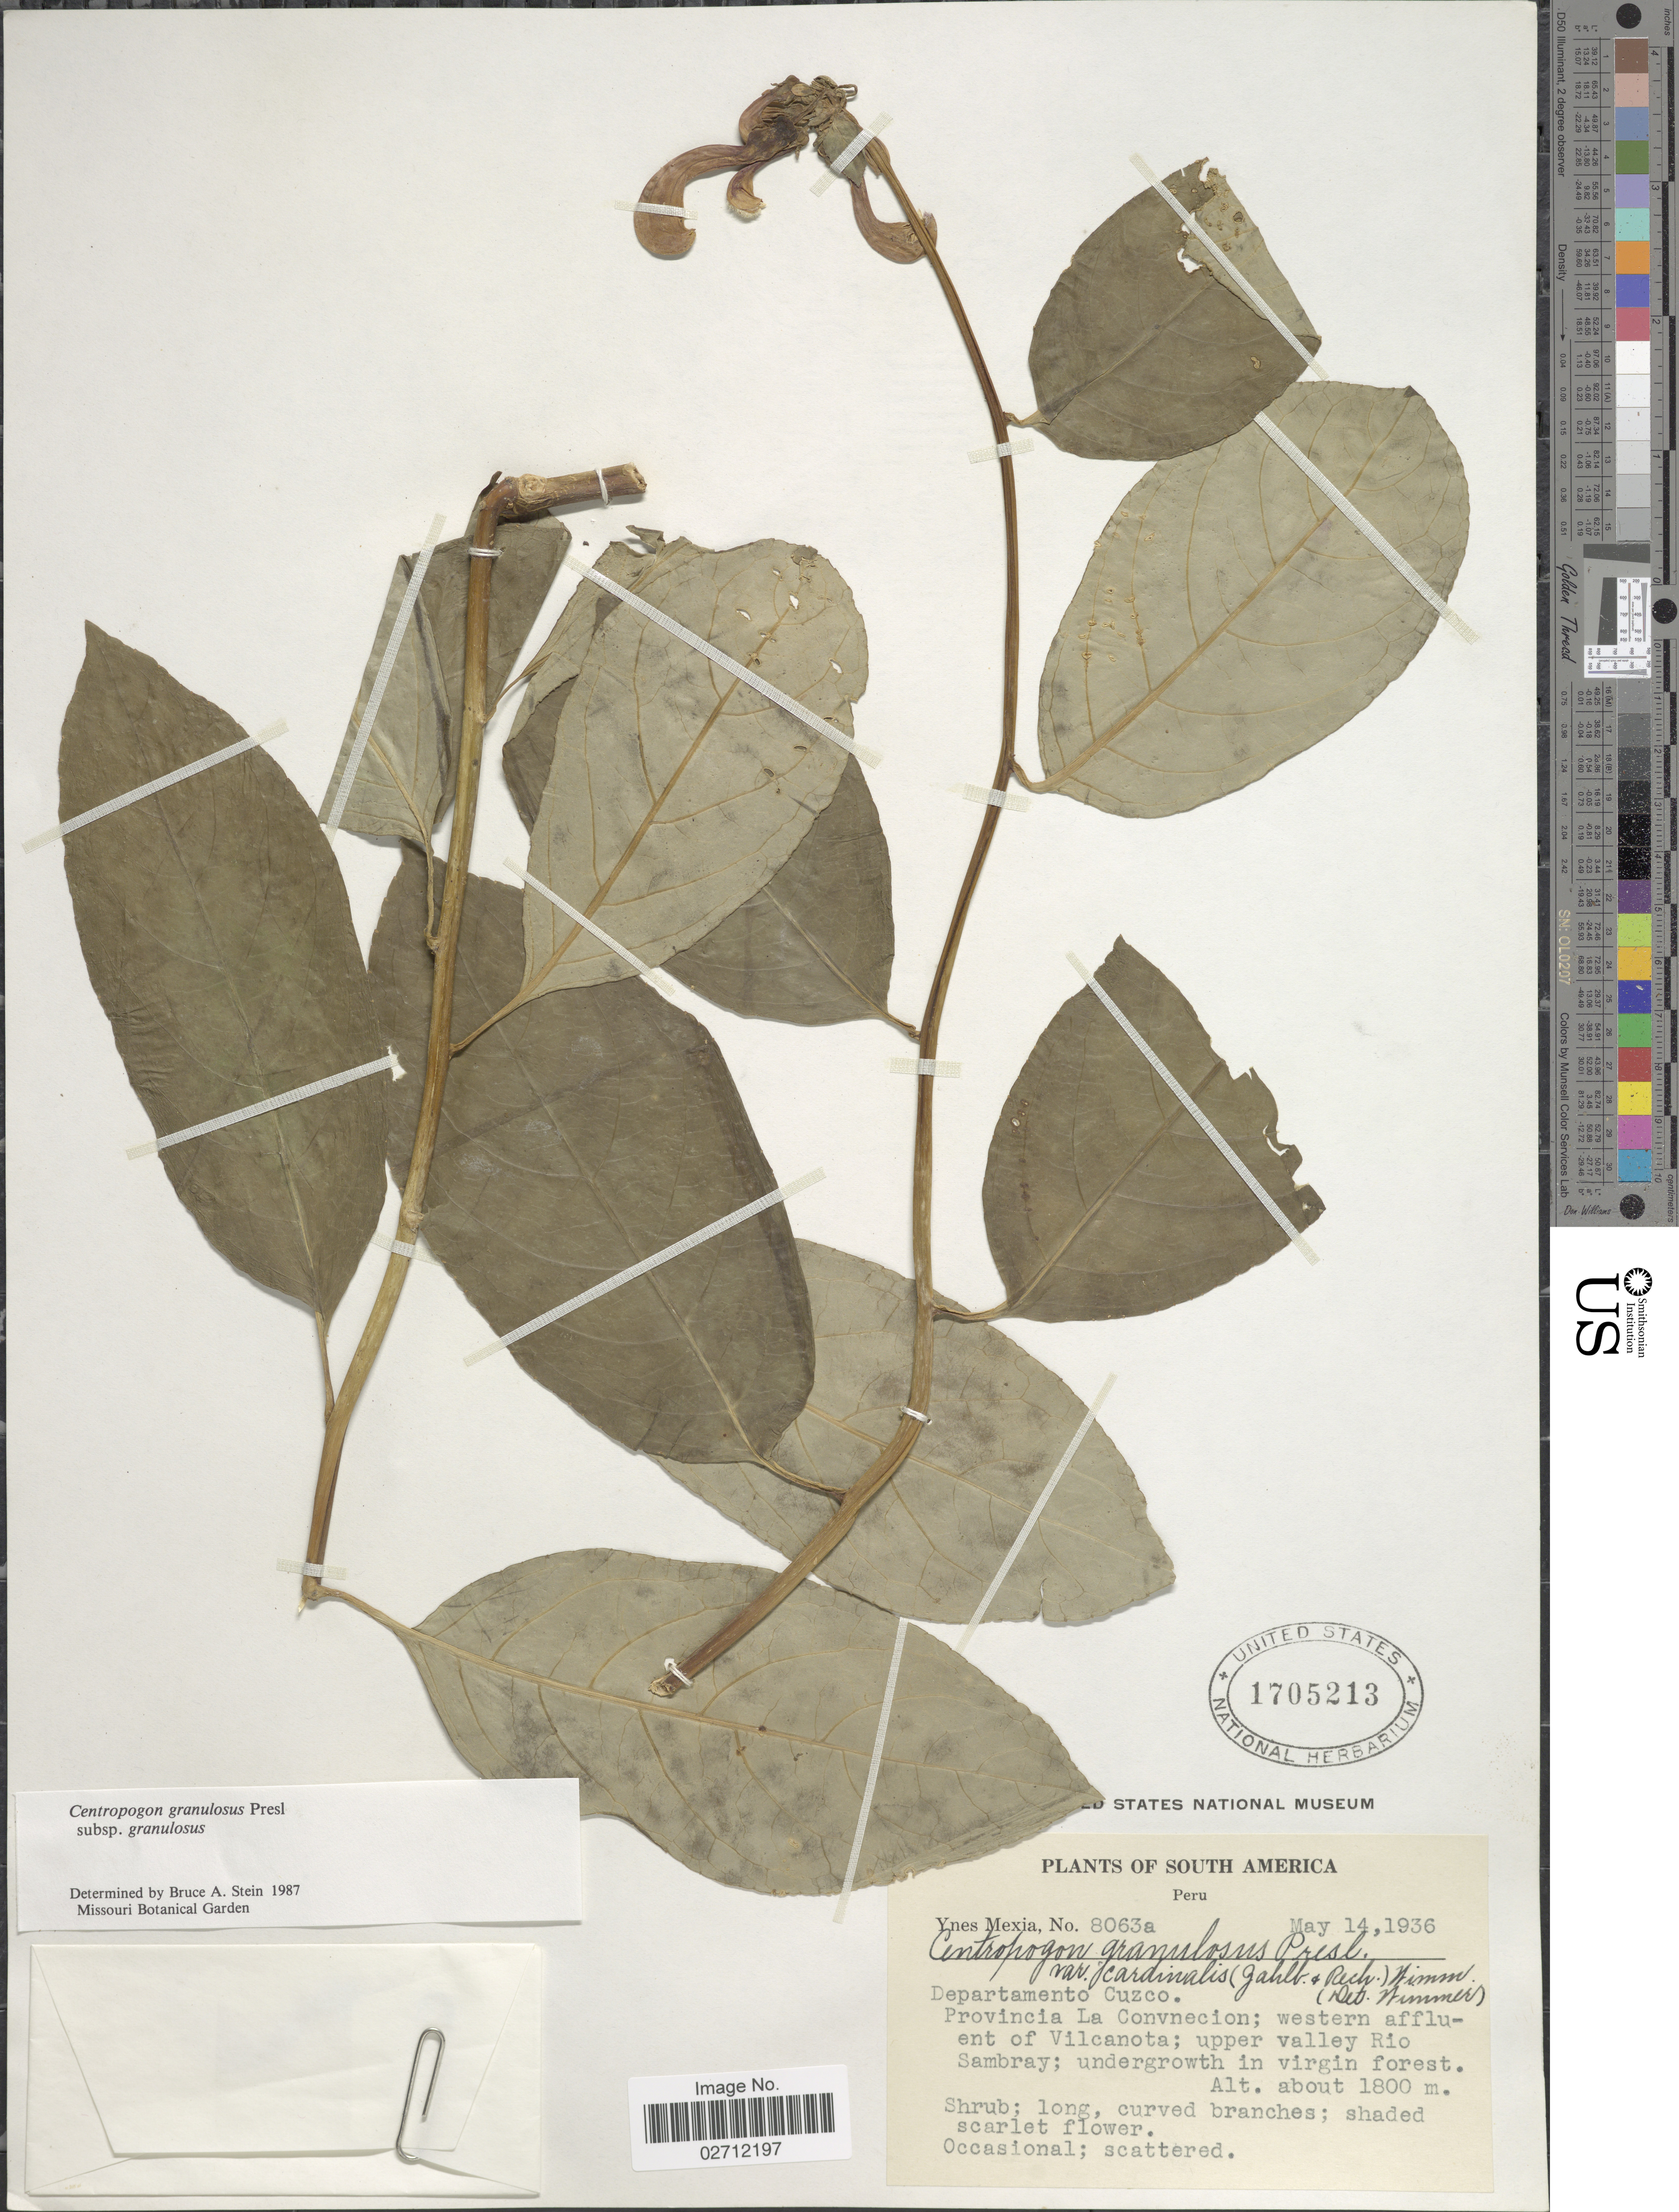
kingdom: Plantae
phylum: Tracheophyta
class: Magnoliopsida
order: Asterales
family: Campanulaceae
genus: Centropogon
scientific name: Centropogon granulosus subsp. granulosus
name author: C. Presl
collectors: Y. Mexia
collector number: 8063a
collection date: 1936-05-14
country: Peru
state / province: Cusco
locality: Cuzco, Provincia La Convnecion; western affluent of Vilcanota; upper valley Rio Sambray.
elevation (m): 1800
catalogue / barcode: US 1705213